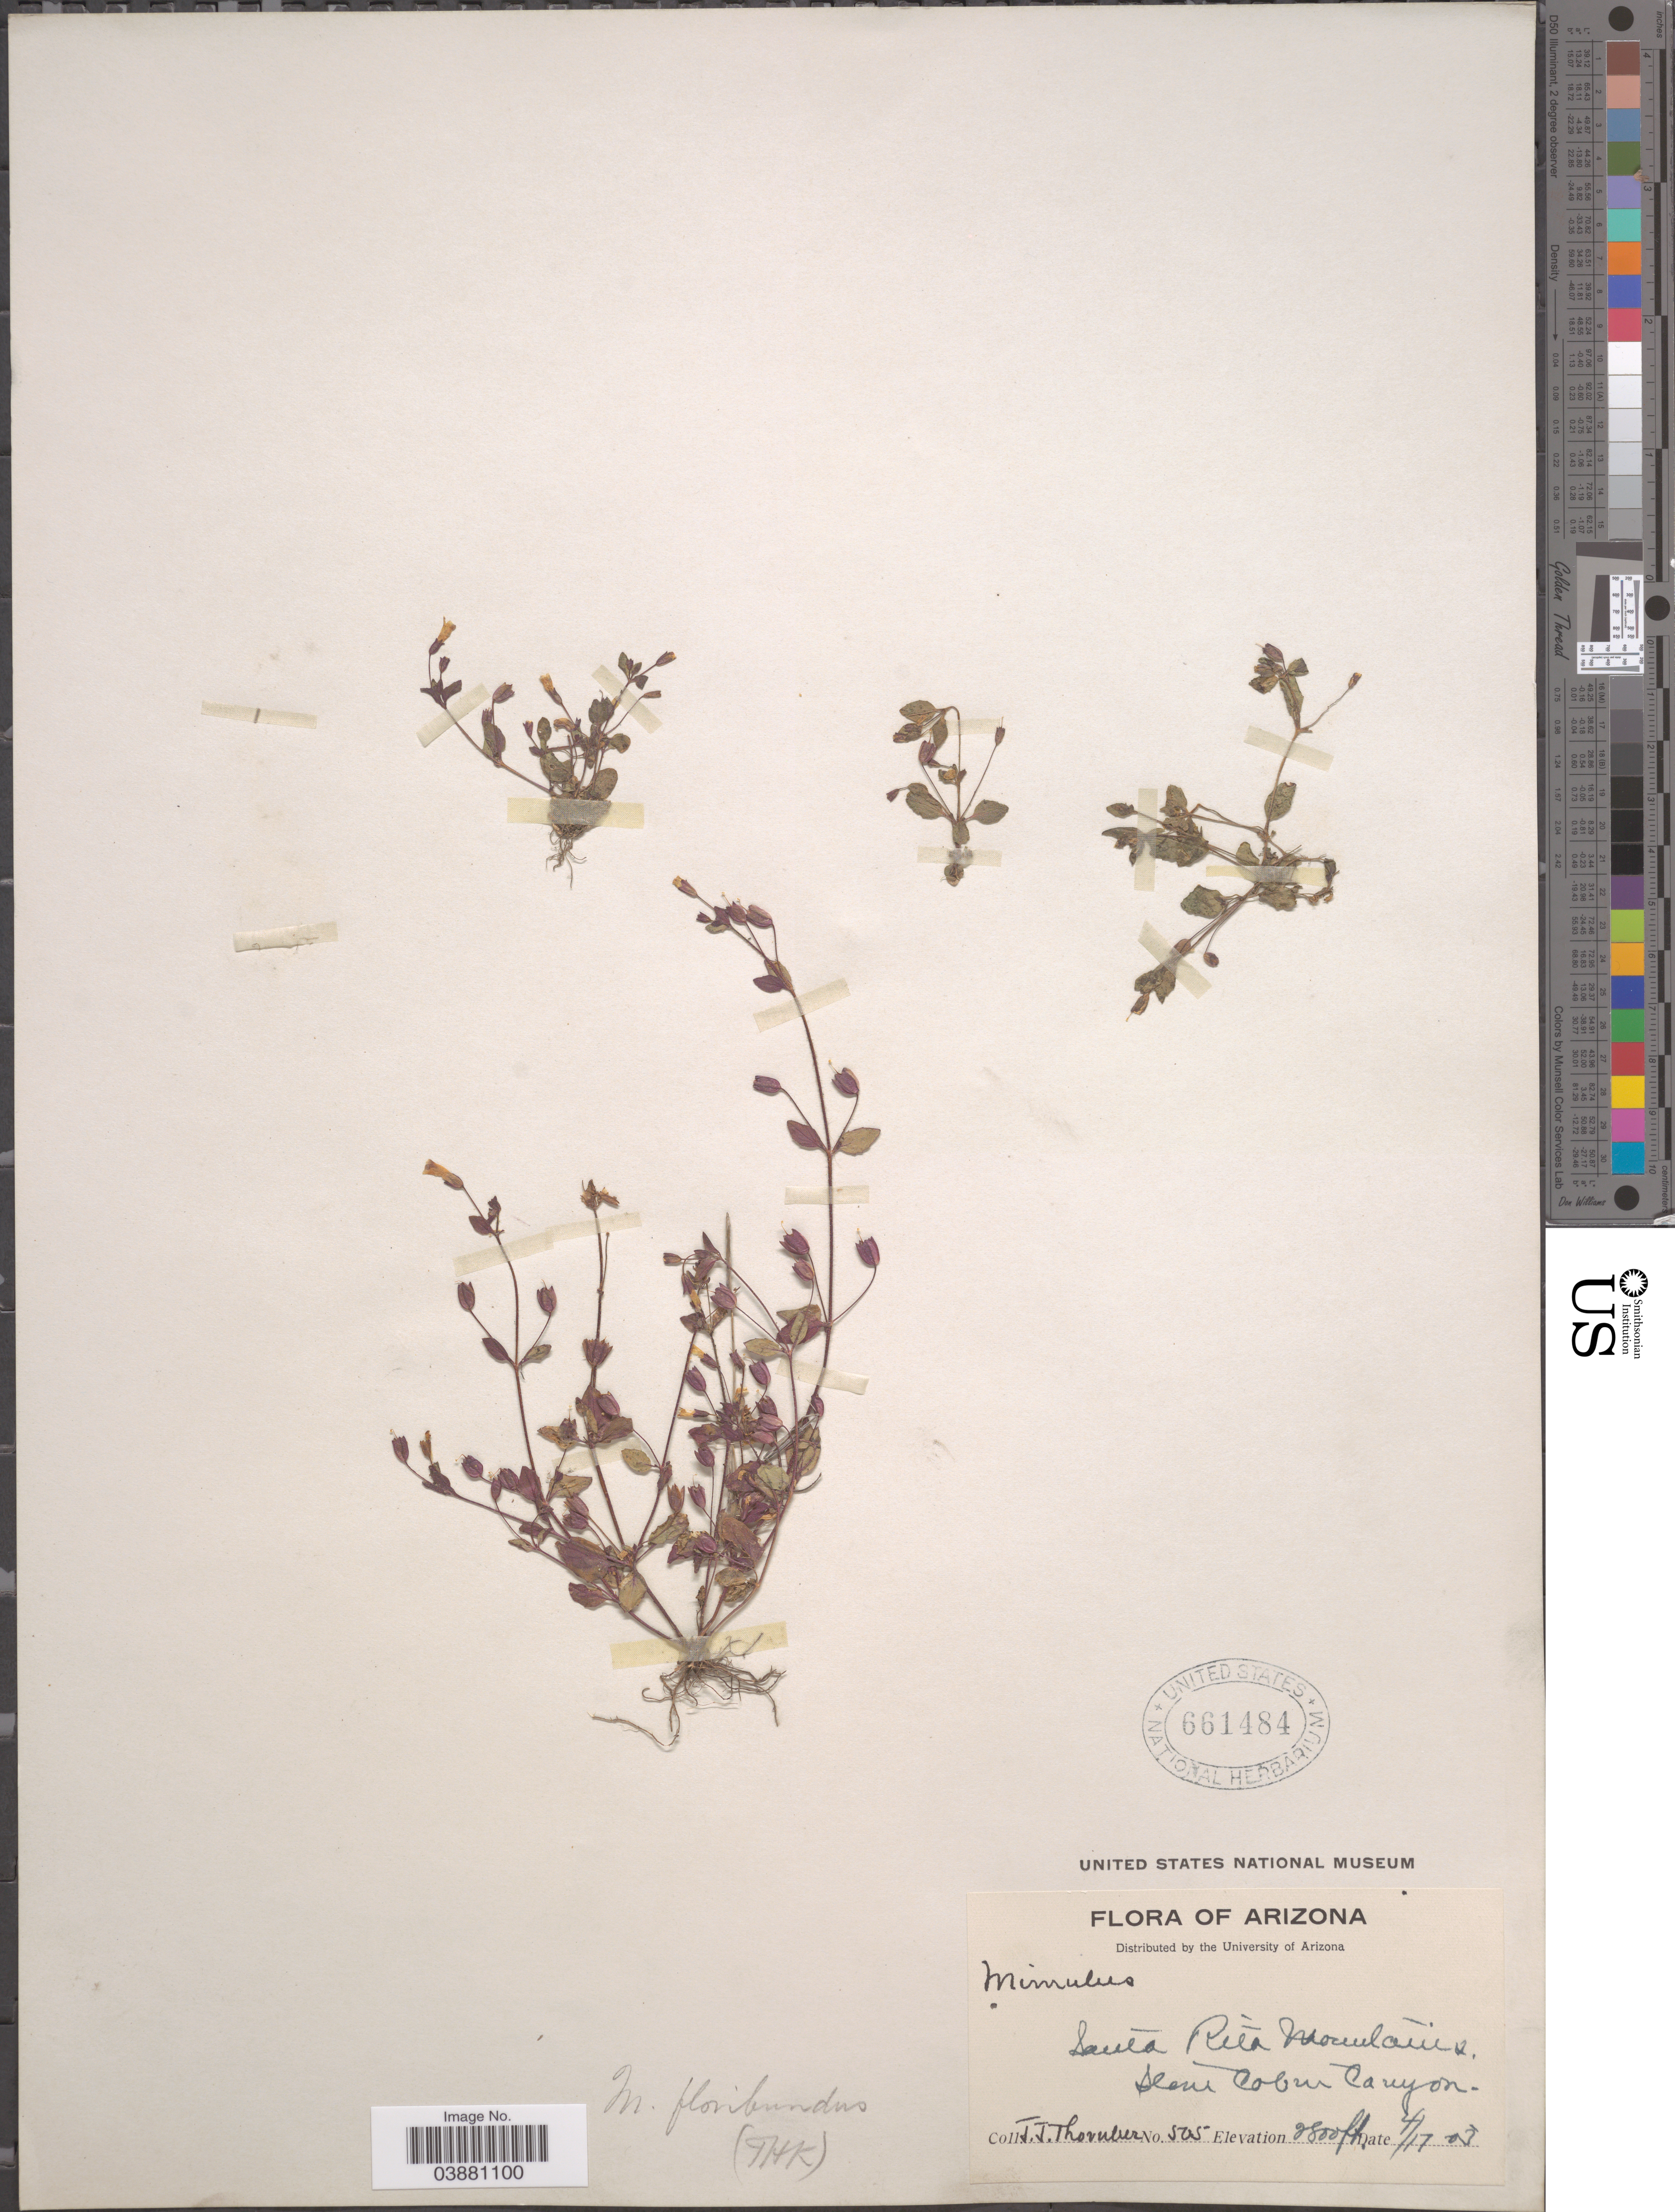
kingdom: Plantae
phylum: Tracheophyta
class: Magnoliopsida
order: Lamiales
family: Phrymaceae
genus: Mimulus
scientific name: Mimulus floribundus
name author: Douglas ex Lindl.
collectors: J. Thornber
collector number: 505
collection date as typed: Transcribed d/m/y: 17/4/3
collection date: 1903-04-17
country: United States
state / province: Arizona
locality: Santa Rita Mountains, Stone Cabin Canyon.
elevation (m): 853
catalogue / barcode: US 661484